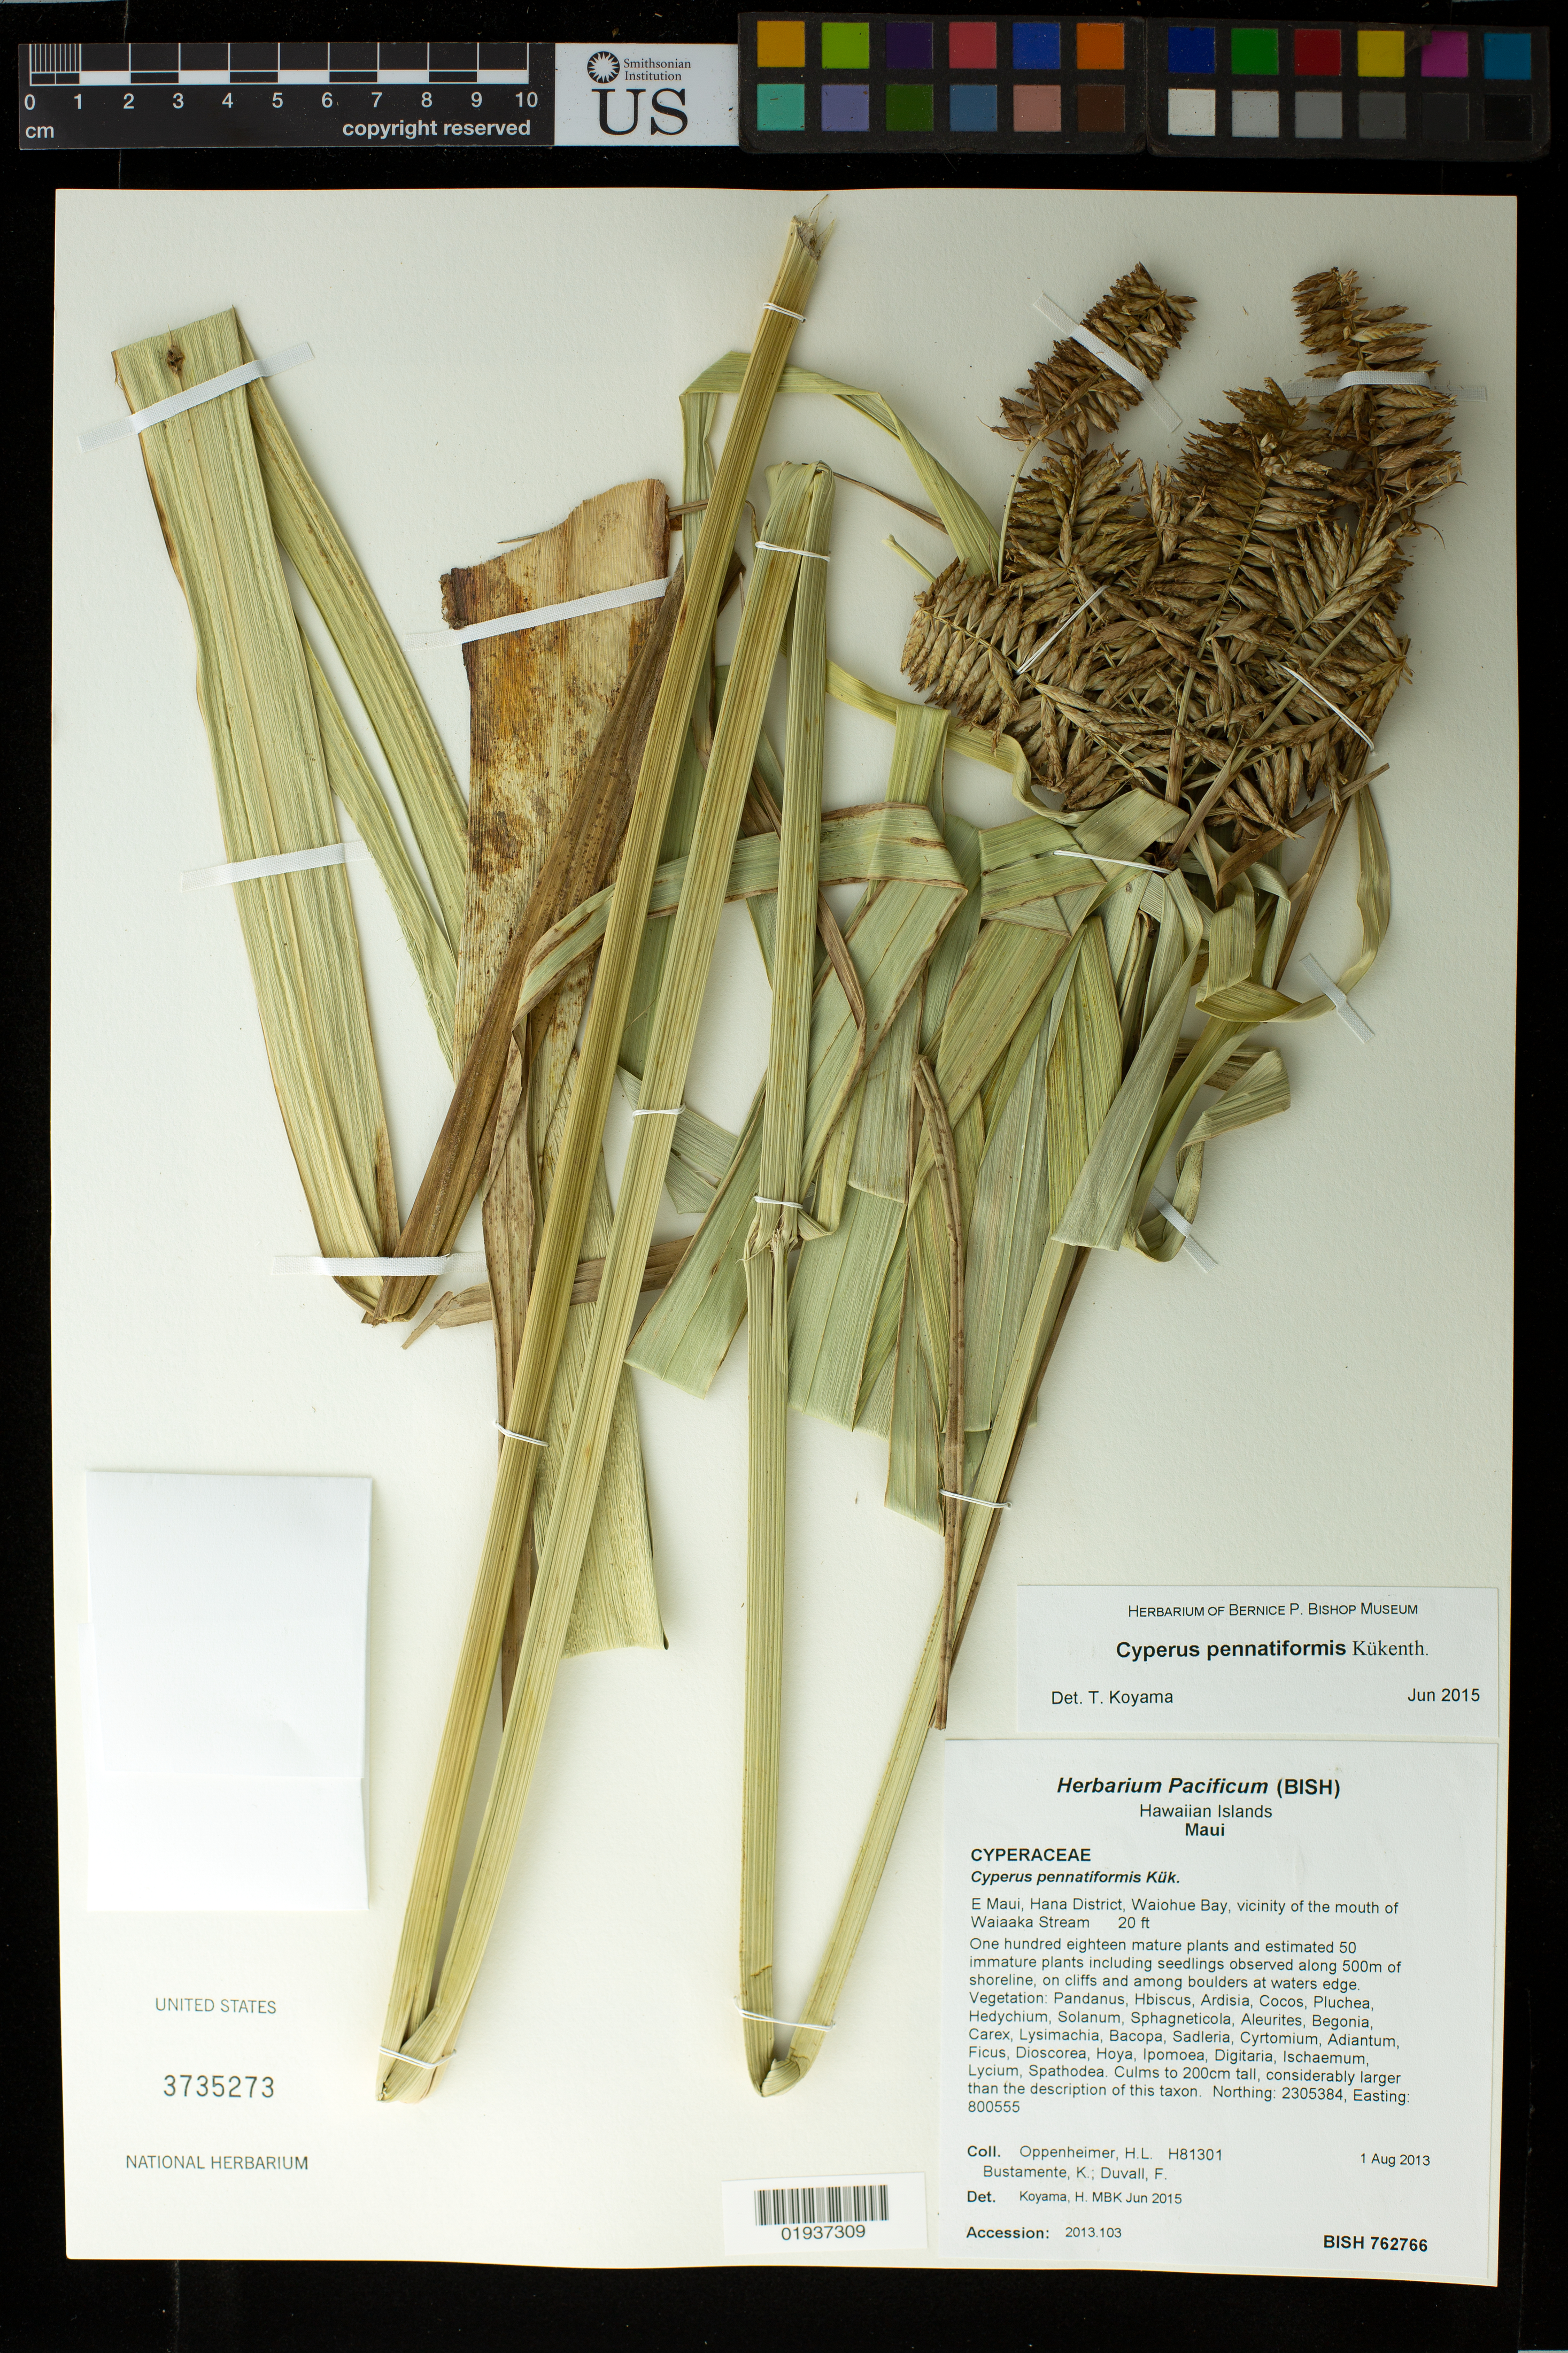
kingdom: Plantae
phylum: Tracheophyta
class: Liliopsida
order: Poales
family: Cyperaceae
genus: Cyperus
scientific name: Cyperus pennatiformis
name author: Kük.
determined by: Koyama, T.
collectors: H. L. Oppenheimer, K. M. Bustamente & F. Duvall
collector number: H81301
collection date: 2013-08-01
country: United States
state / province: Hawaii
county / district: Maui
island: Maui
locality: E. Maui, Hana District, Waiohue Bay, vicinity of the mouth of Waiaaka Stream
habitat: On cliffs and among boulders at waters edge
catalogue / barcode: US 3735273